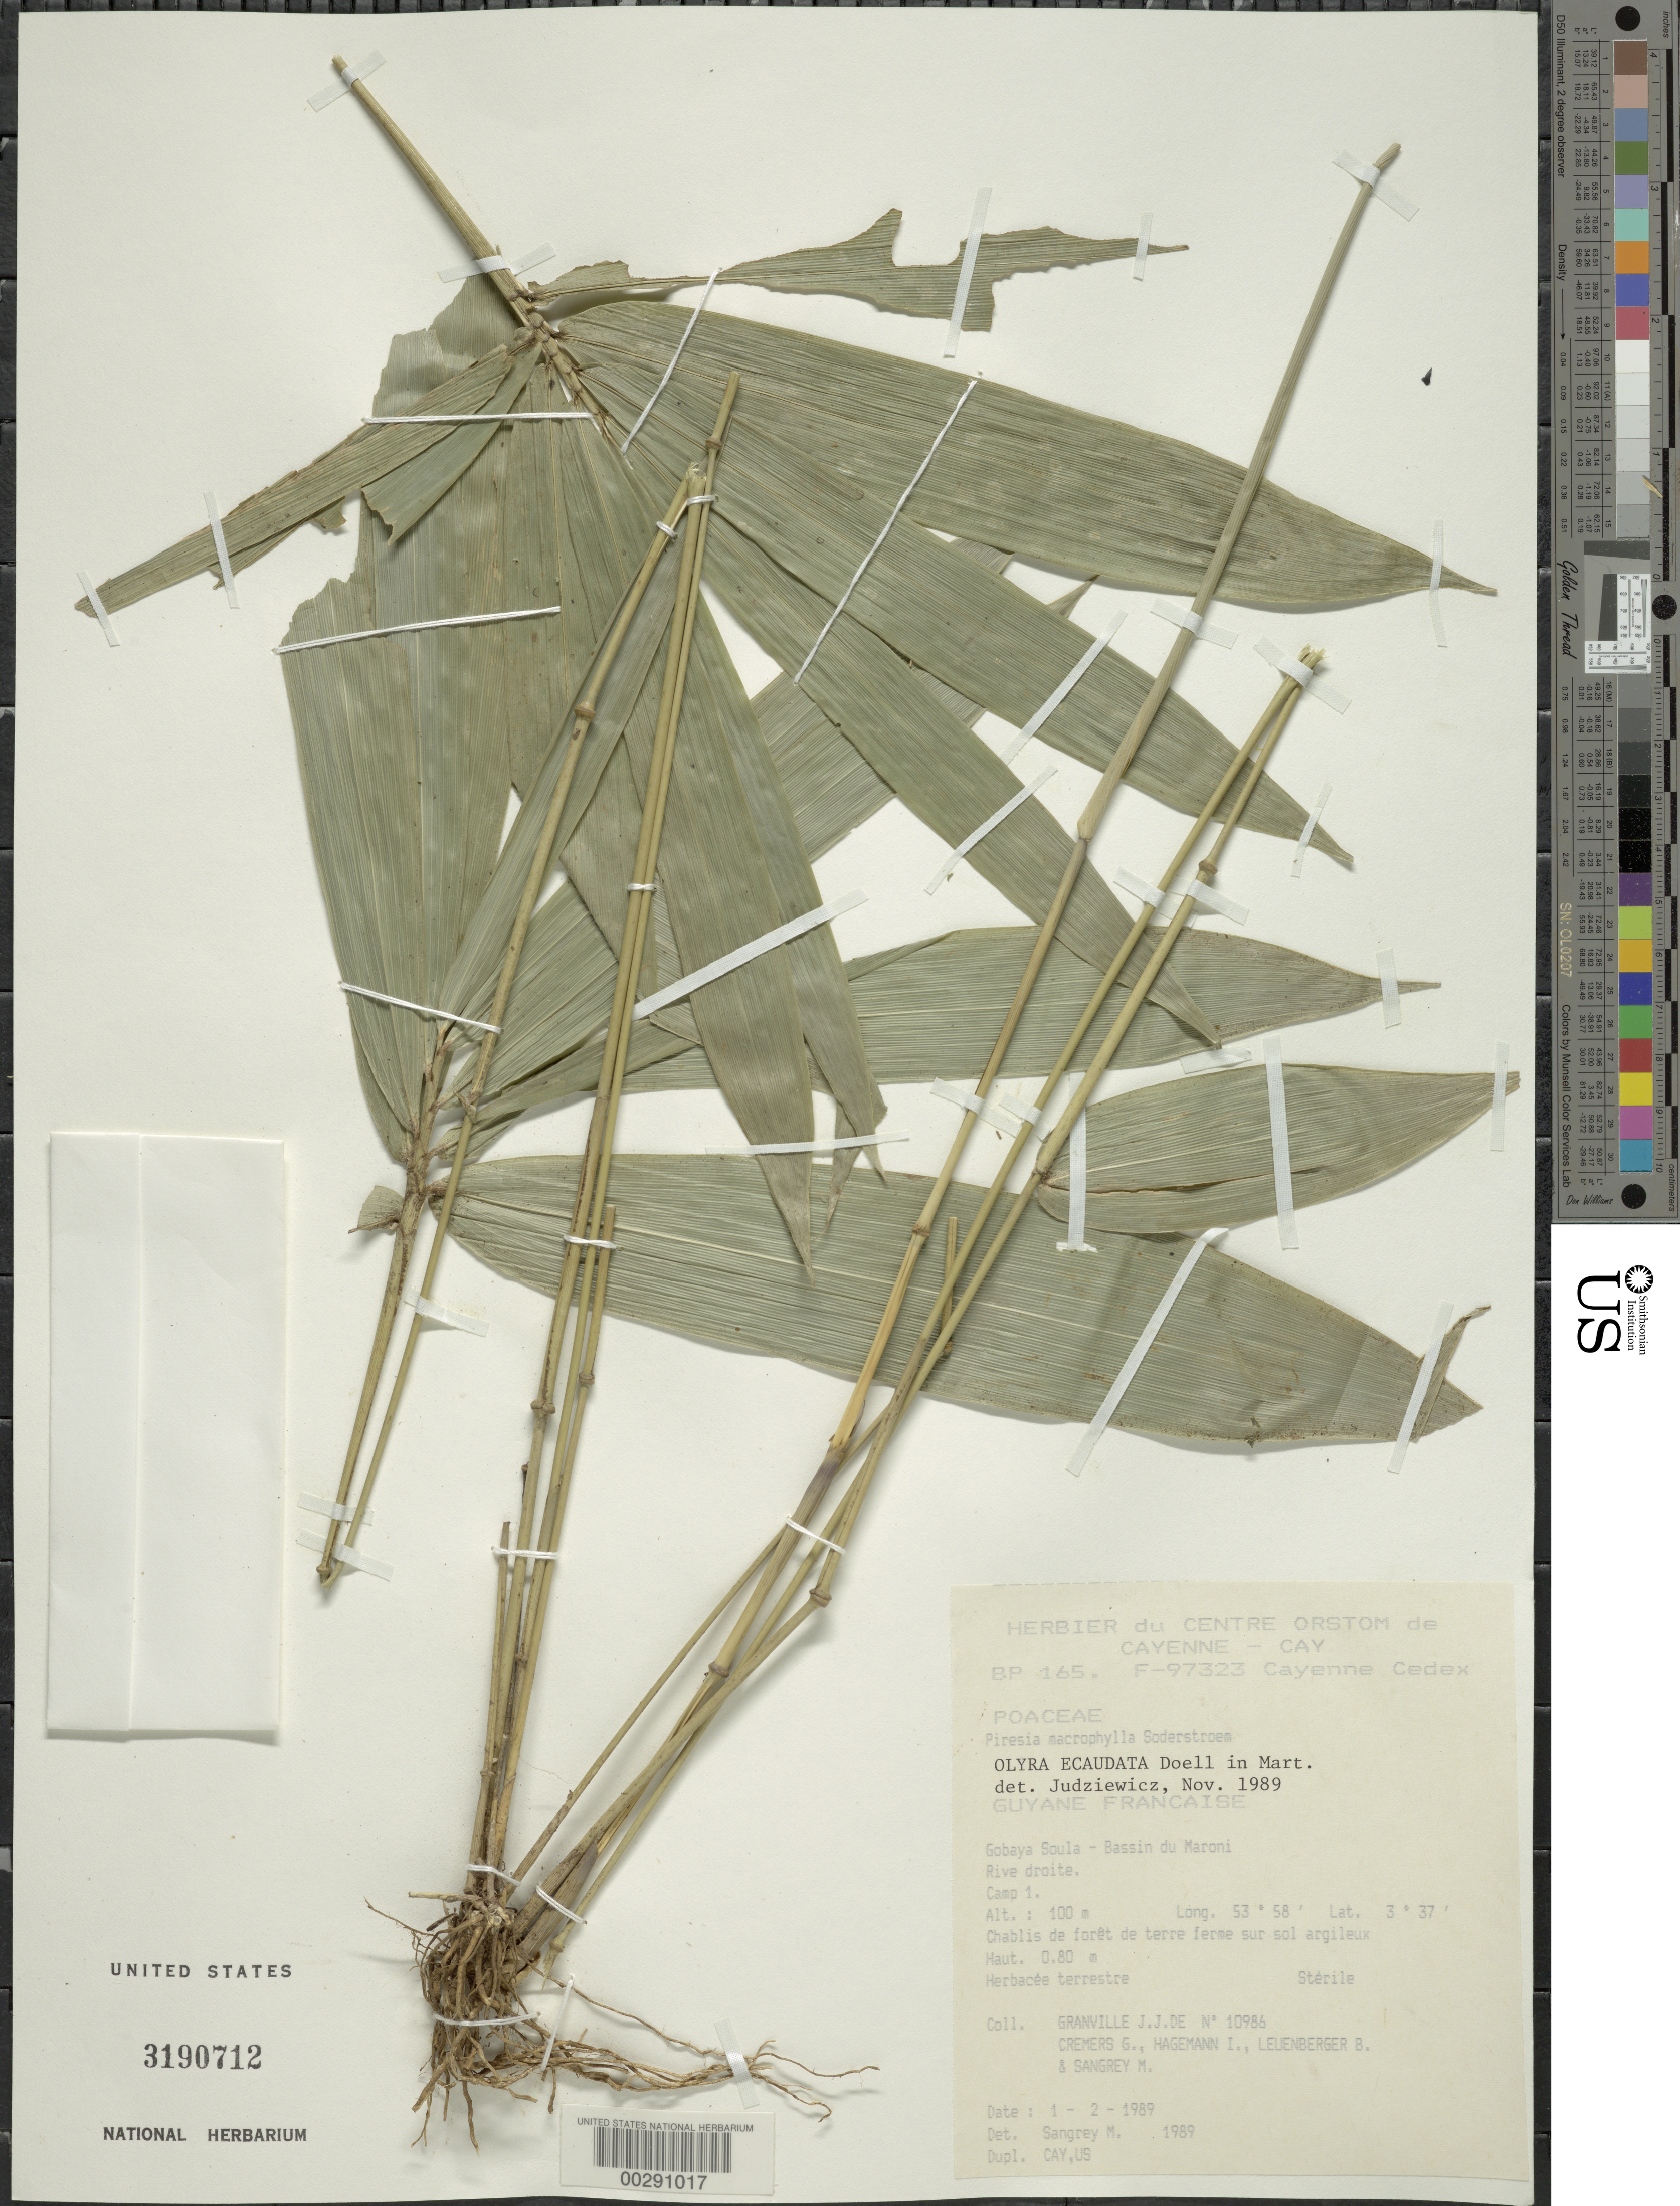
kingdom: Plantae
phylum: Tracheophyta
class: Liliopsida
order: Poales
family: Poaceae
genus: Olyra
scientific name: Olyra ecaudata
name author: Döll in Mart.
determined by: Judziewicz, E. J.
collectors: J.-J. de Granville, G. Cremers, I. Hagemann, B. Leuenberger & M. S. Sangrey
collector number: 10986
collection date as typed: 01 Feb 1989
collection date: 1989-02-01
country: French Guiana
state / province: Cayenne / Saint-Laurent-du-Maroni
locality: Gobaya soula, bassin du marioni, vicinity of camp no. 1. [in former inini arrondissement.]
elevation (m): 100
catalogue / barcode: US 3190712